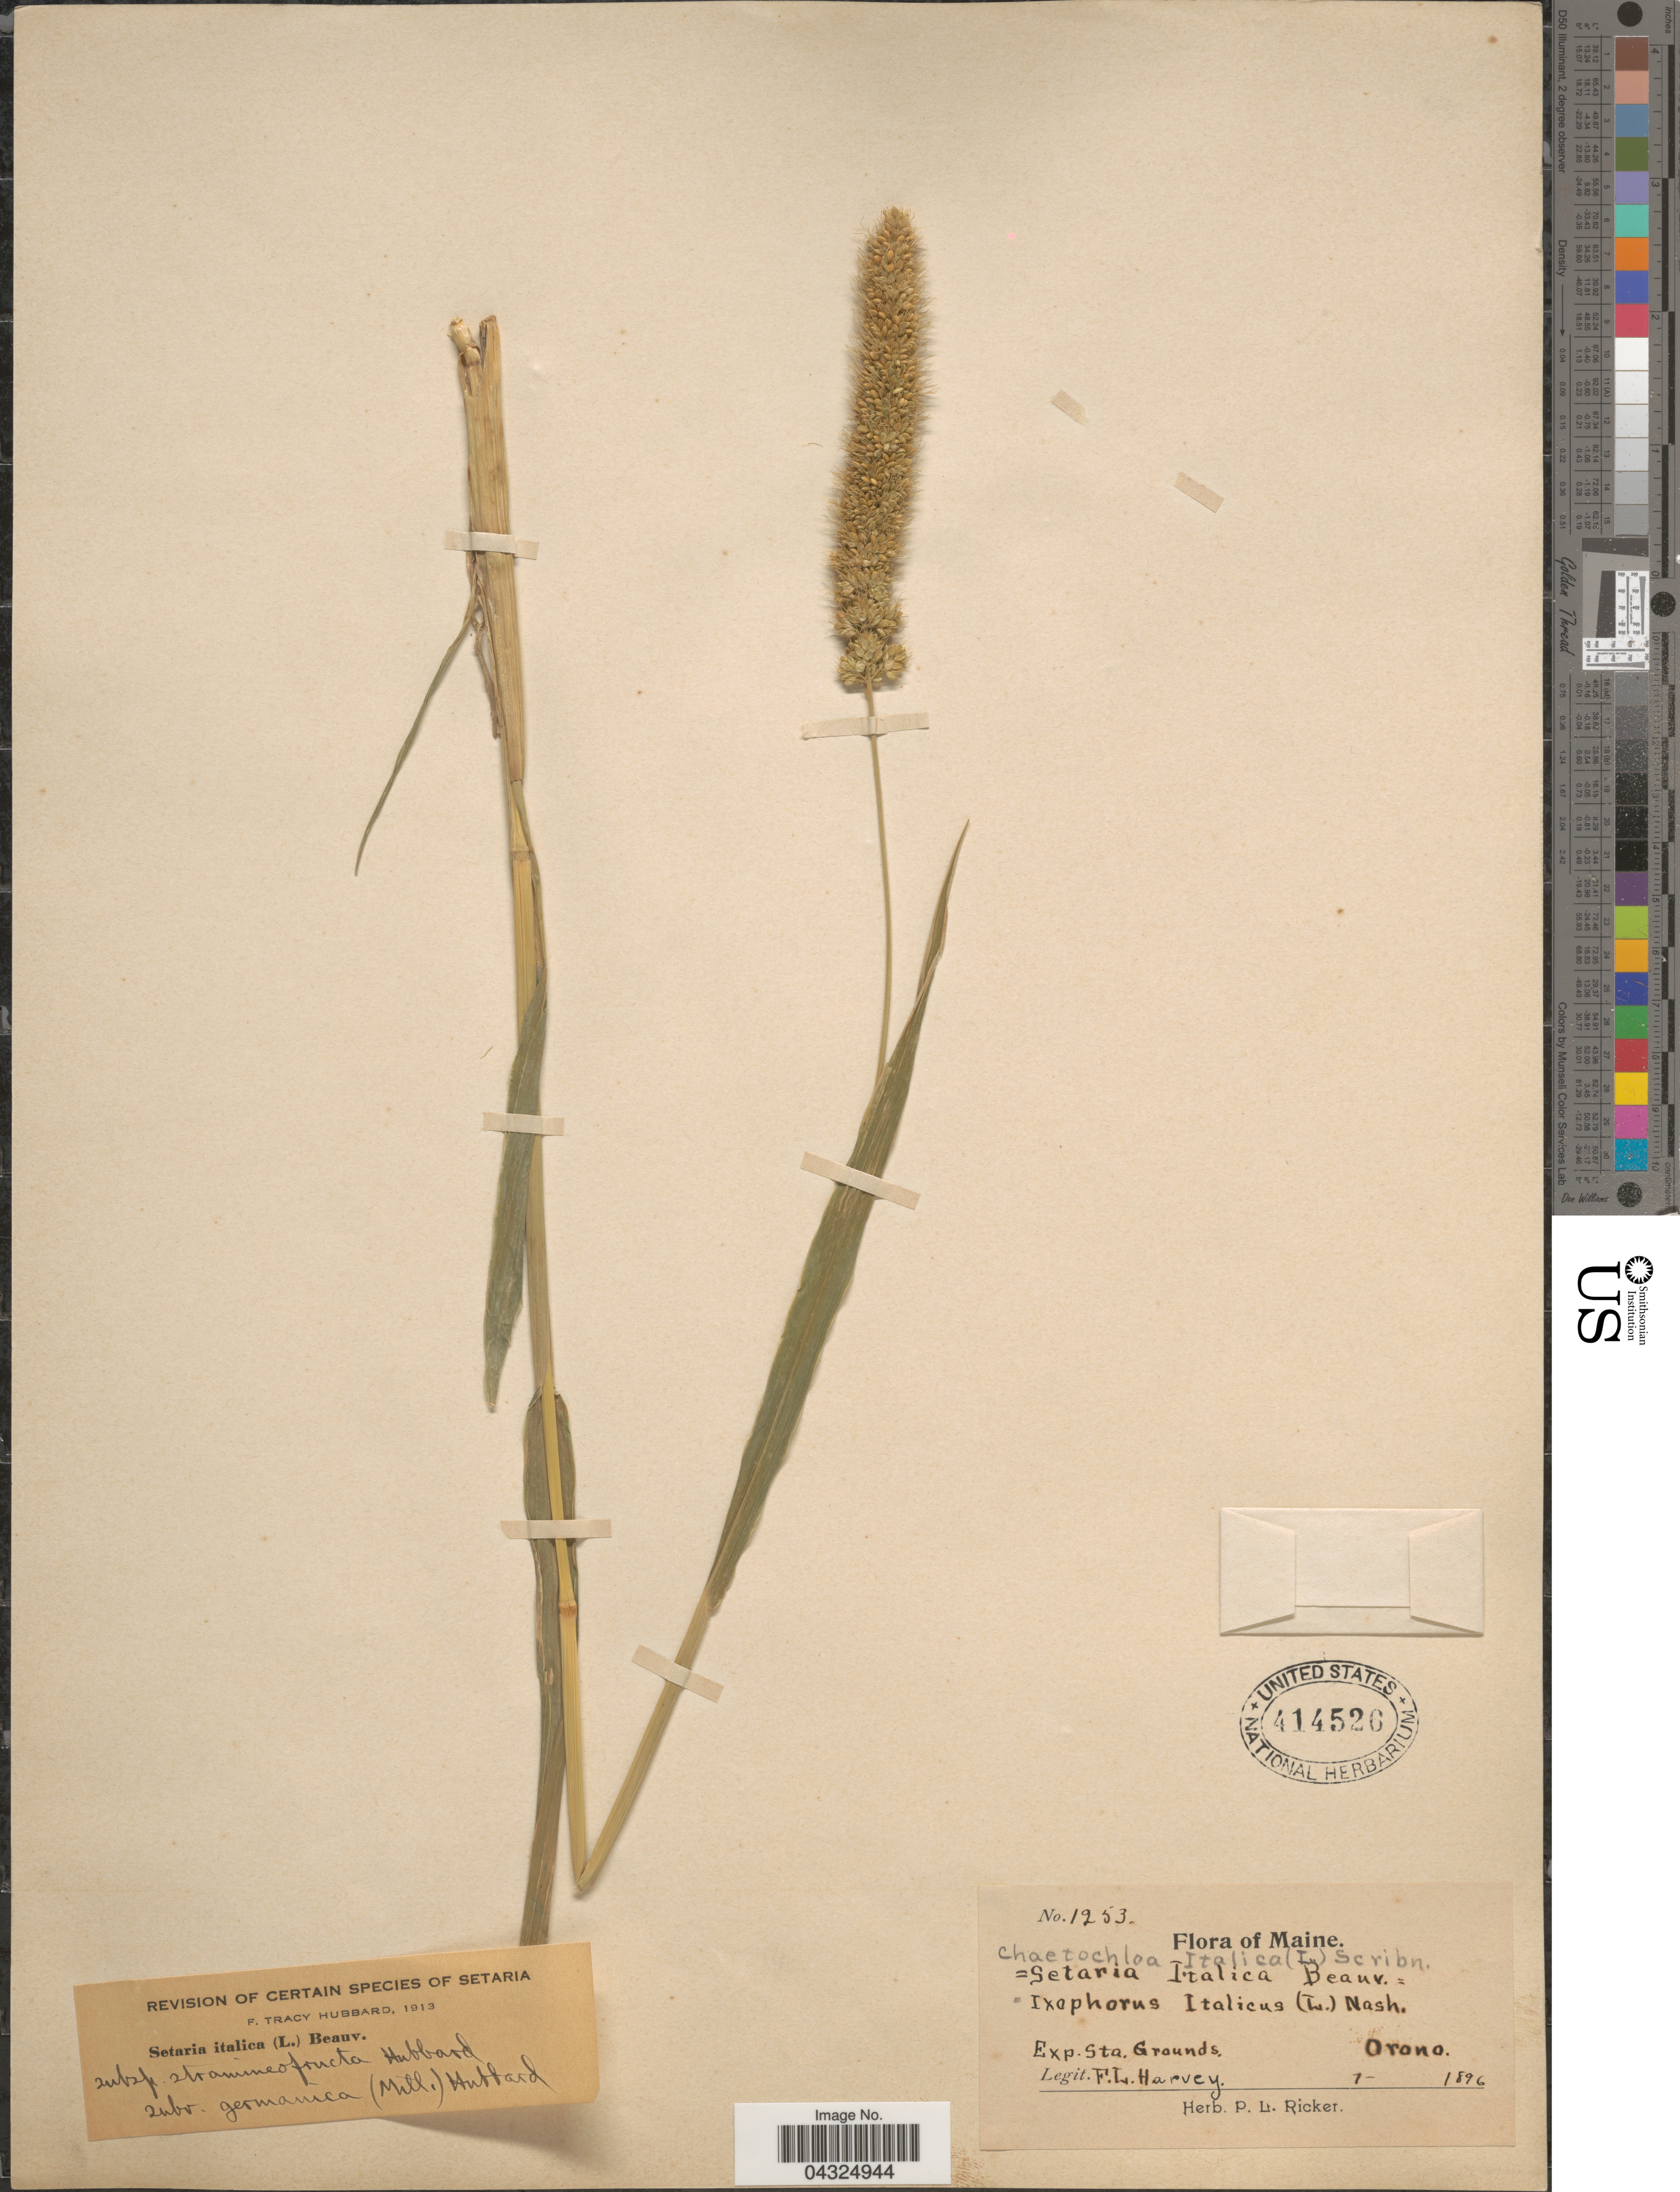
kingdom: Plantae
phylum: Tracheophyta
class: Liliopsida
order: Poales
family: Poaceae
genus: Setaria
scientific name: Setaria italica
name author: (L.) P. Beauv.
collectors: F. L. Harvey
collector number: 1253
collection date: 1896-07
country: United States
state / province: Maine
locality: Exp. Sta. Grounds. Orono.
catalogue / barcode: US 414526